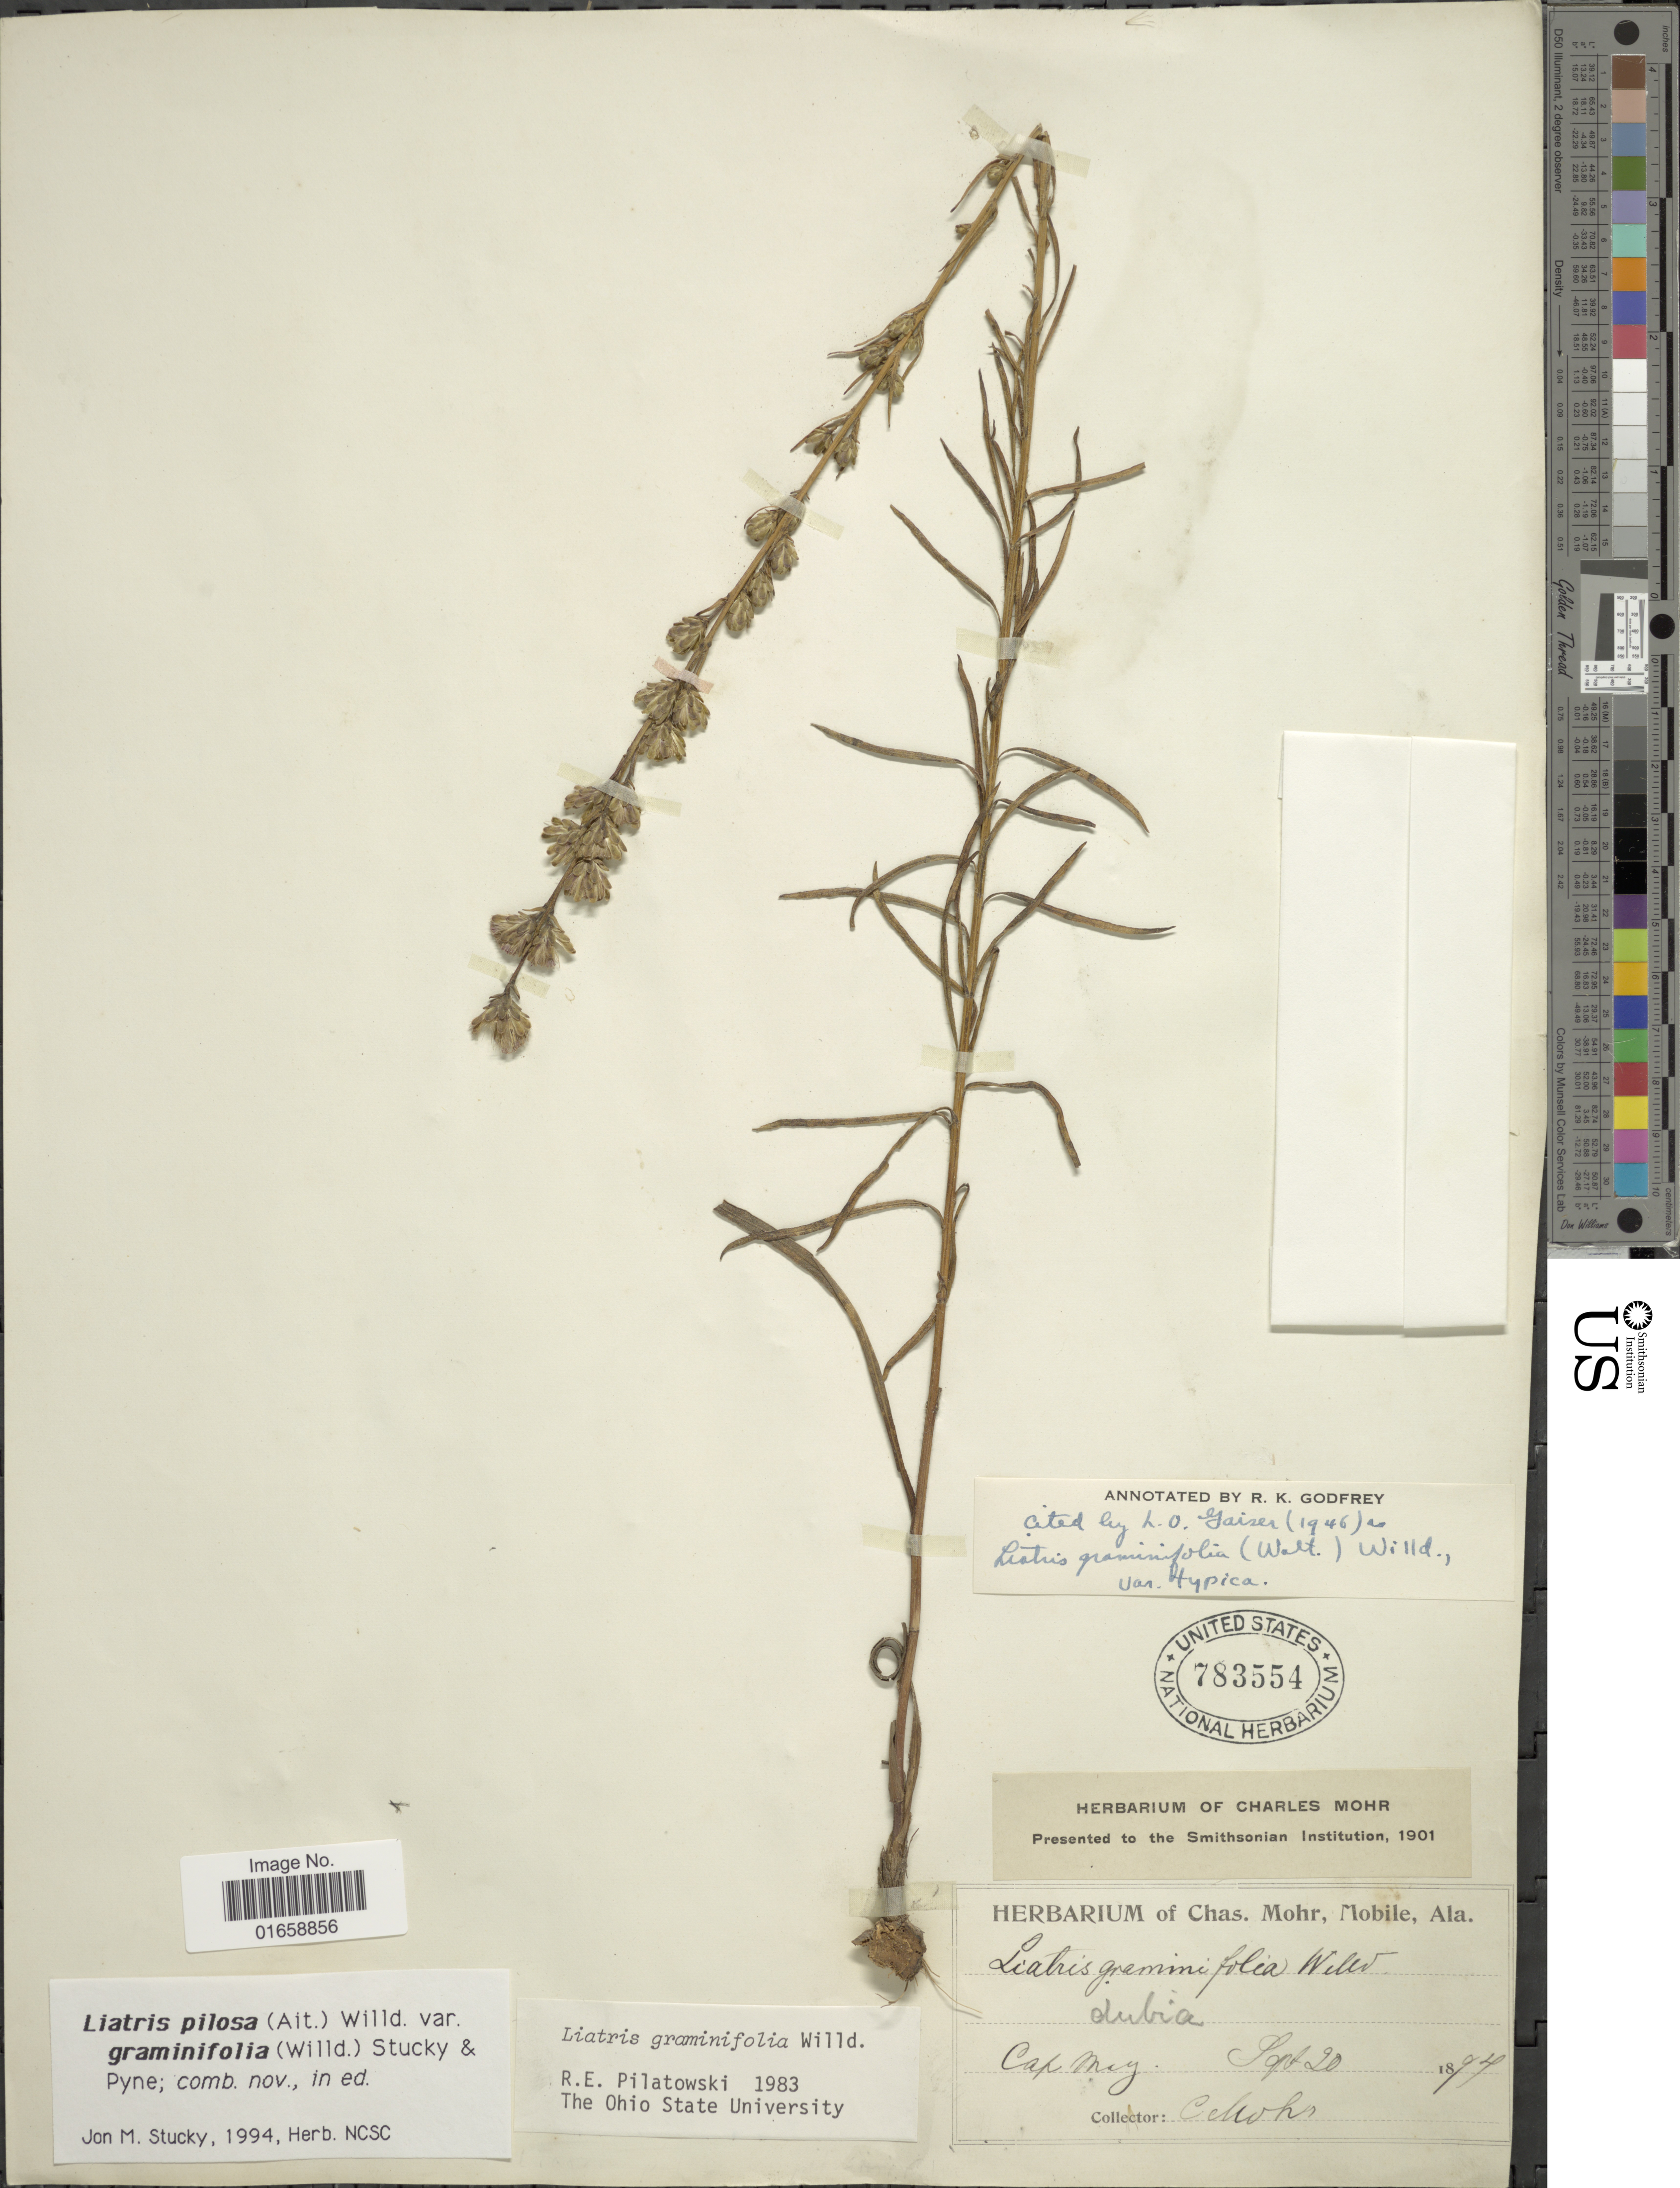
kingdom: Plantae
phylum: Tracheophyta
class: Magnoliopsida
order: Asterales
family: Asteraceae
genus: Liatris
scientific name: Liatris pilosa var. graminifolia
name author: Willd.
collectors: C. T. Mohr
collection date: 1894-09-20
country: United States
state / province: New Jersey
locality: Cape May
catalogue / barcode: US 783554